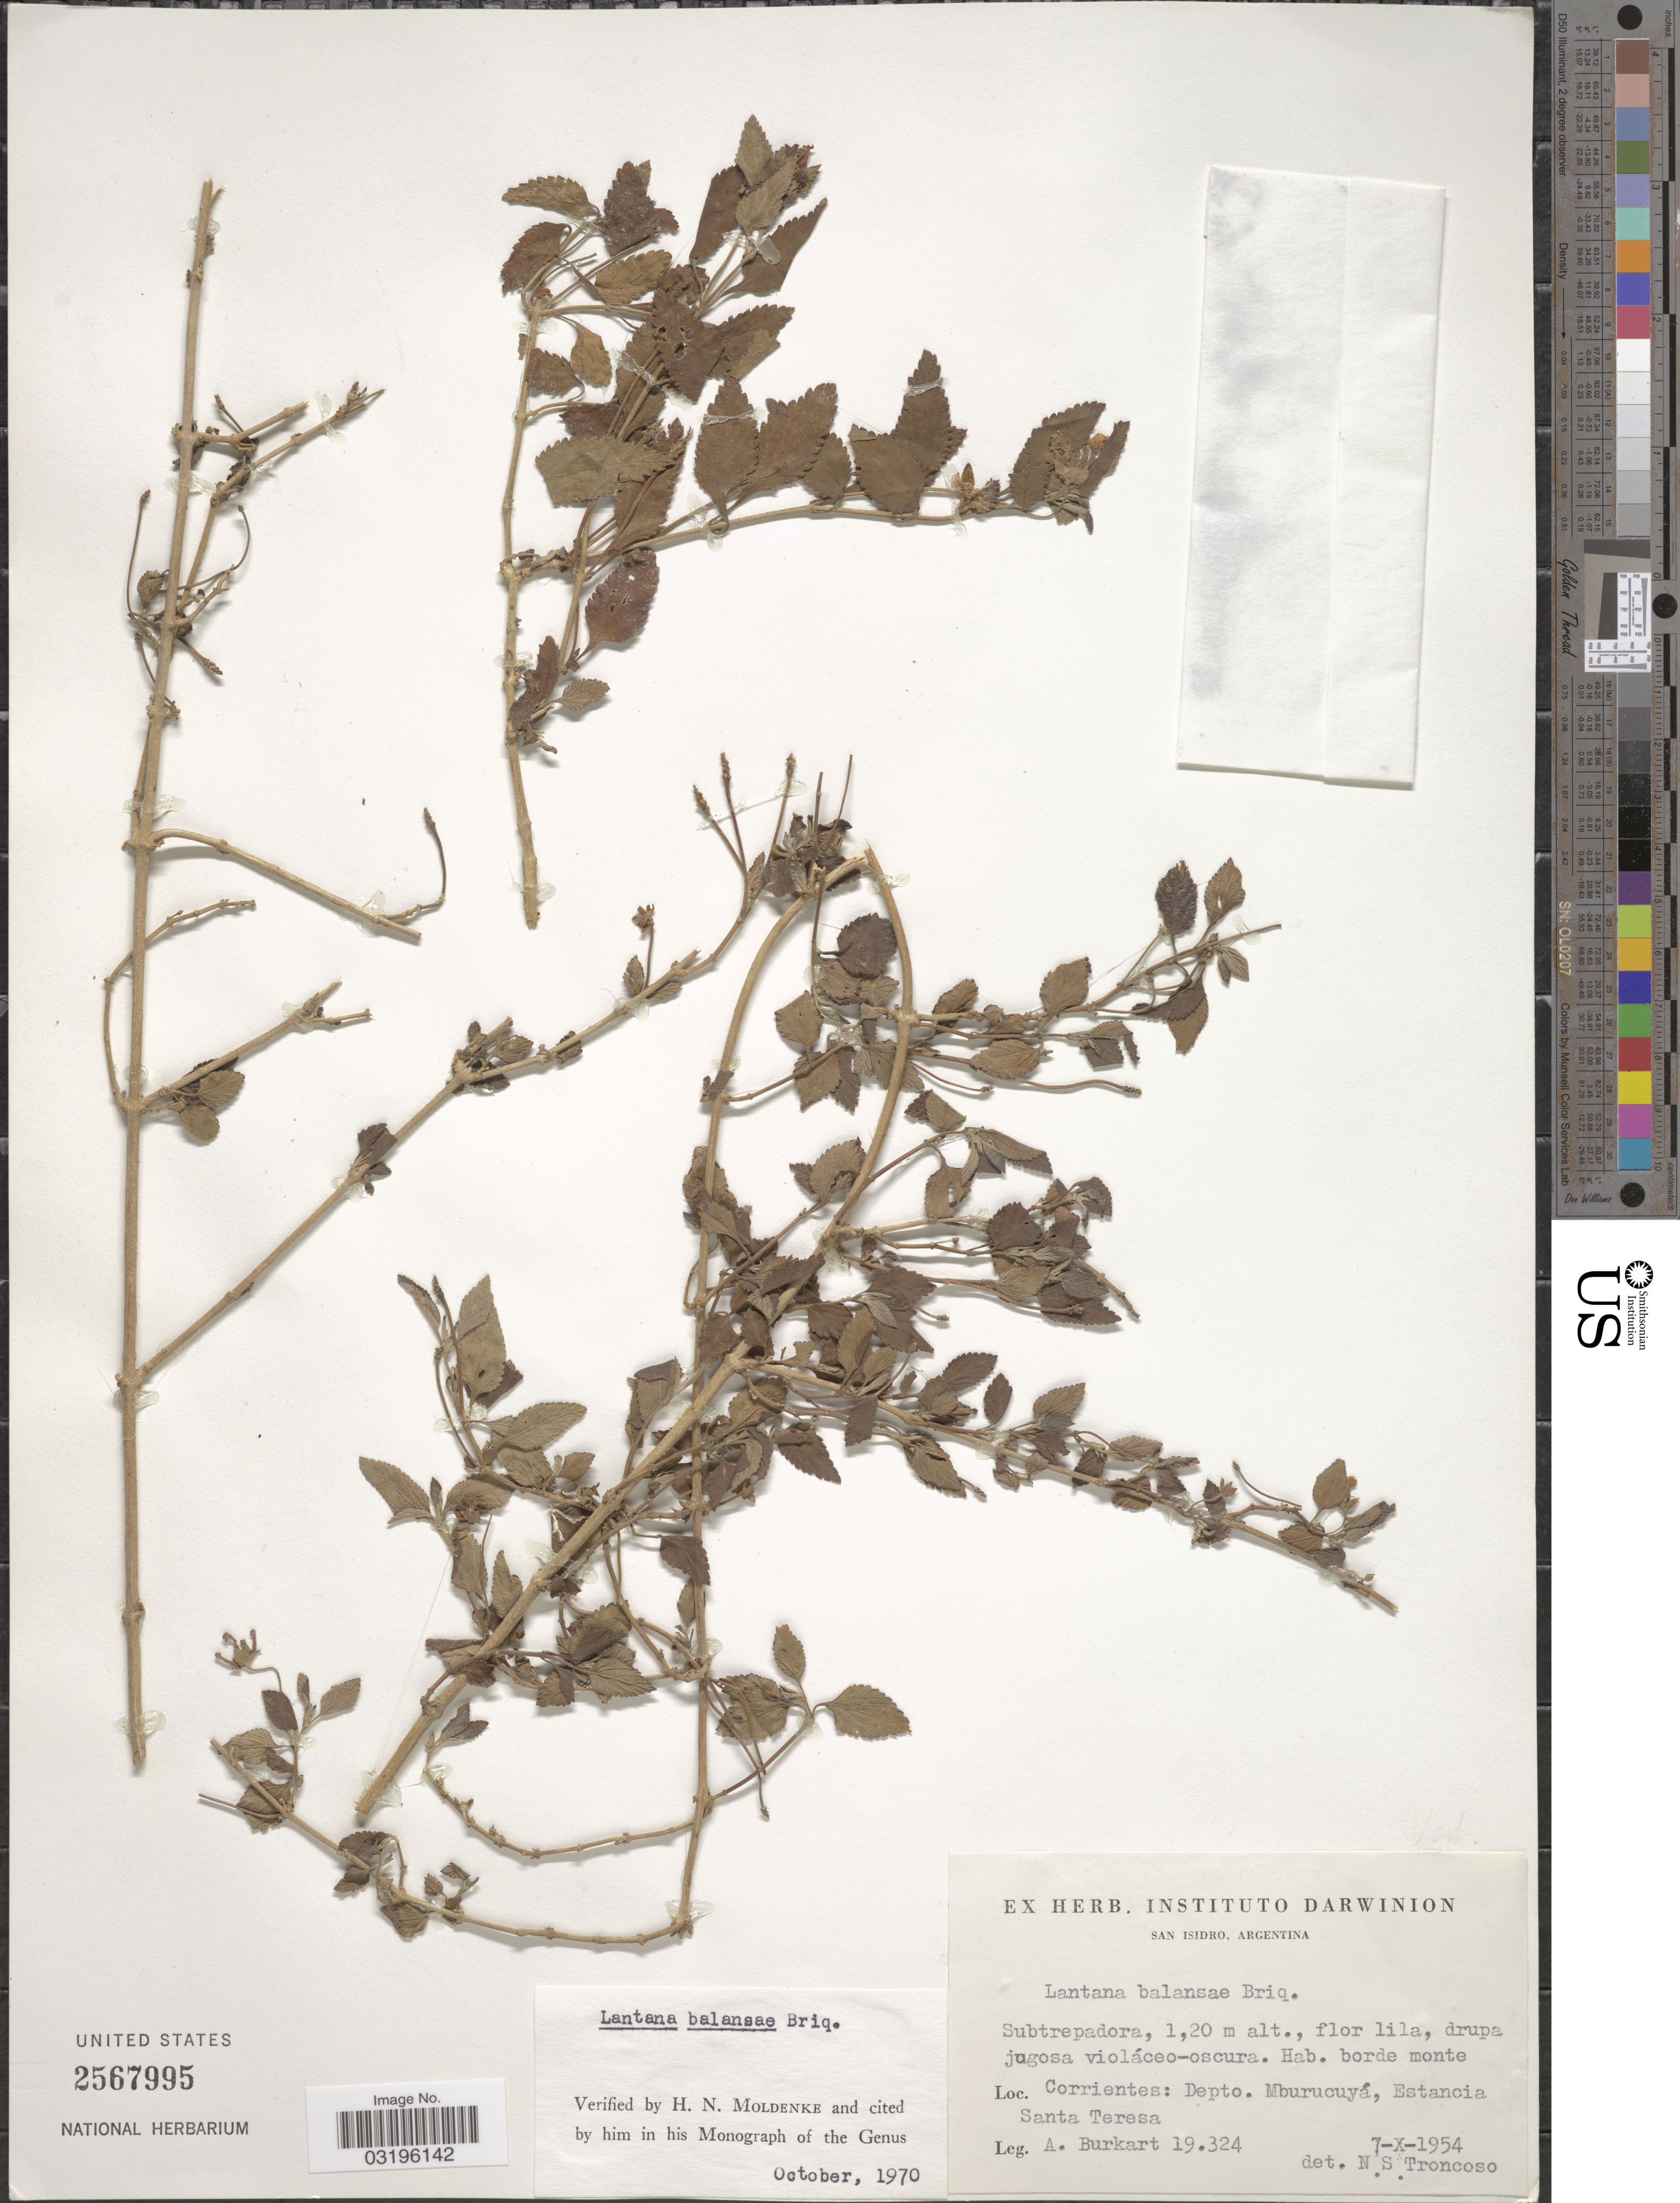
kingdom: Plantae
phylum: Tracheophyta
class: Magnoliopsida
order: Lamiales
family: Verbenaceae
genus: Lantana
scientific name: Lantana balansae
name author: Briq.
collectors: A. E. Burkart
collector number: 19324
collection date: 1954-10-07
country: Argentina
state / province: Corrientes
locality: Depto. Mburucuyá, Estancia Santa Teresa.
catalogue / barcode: US 2567995